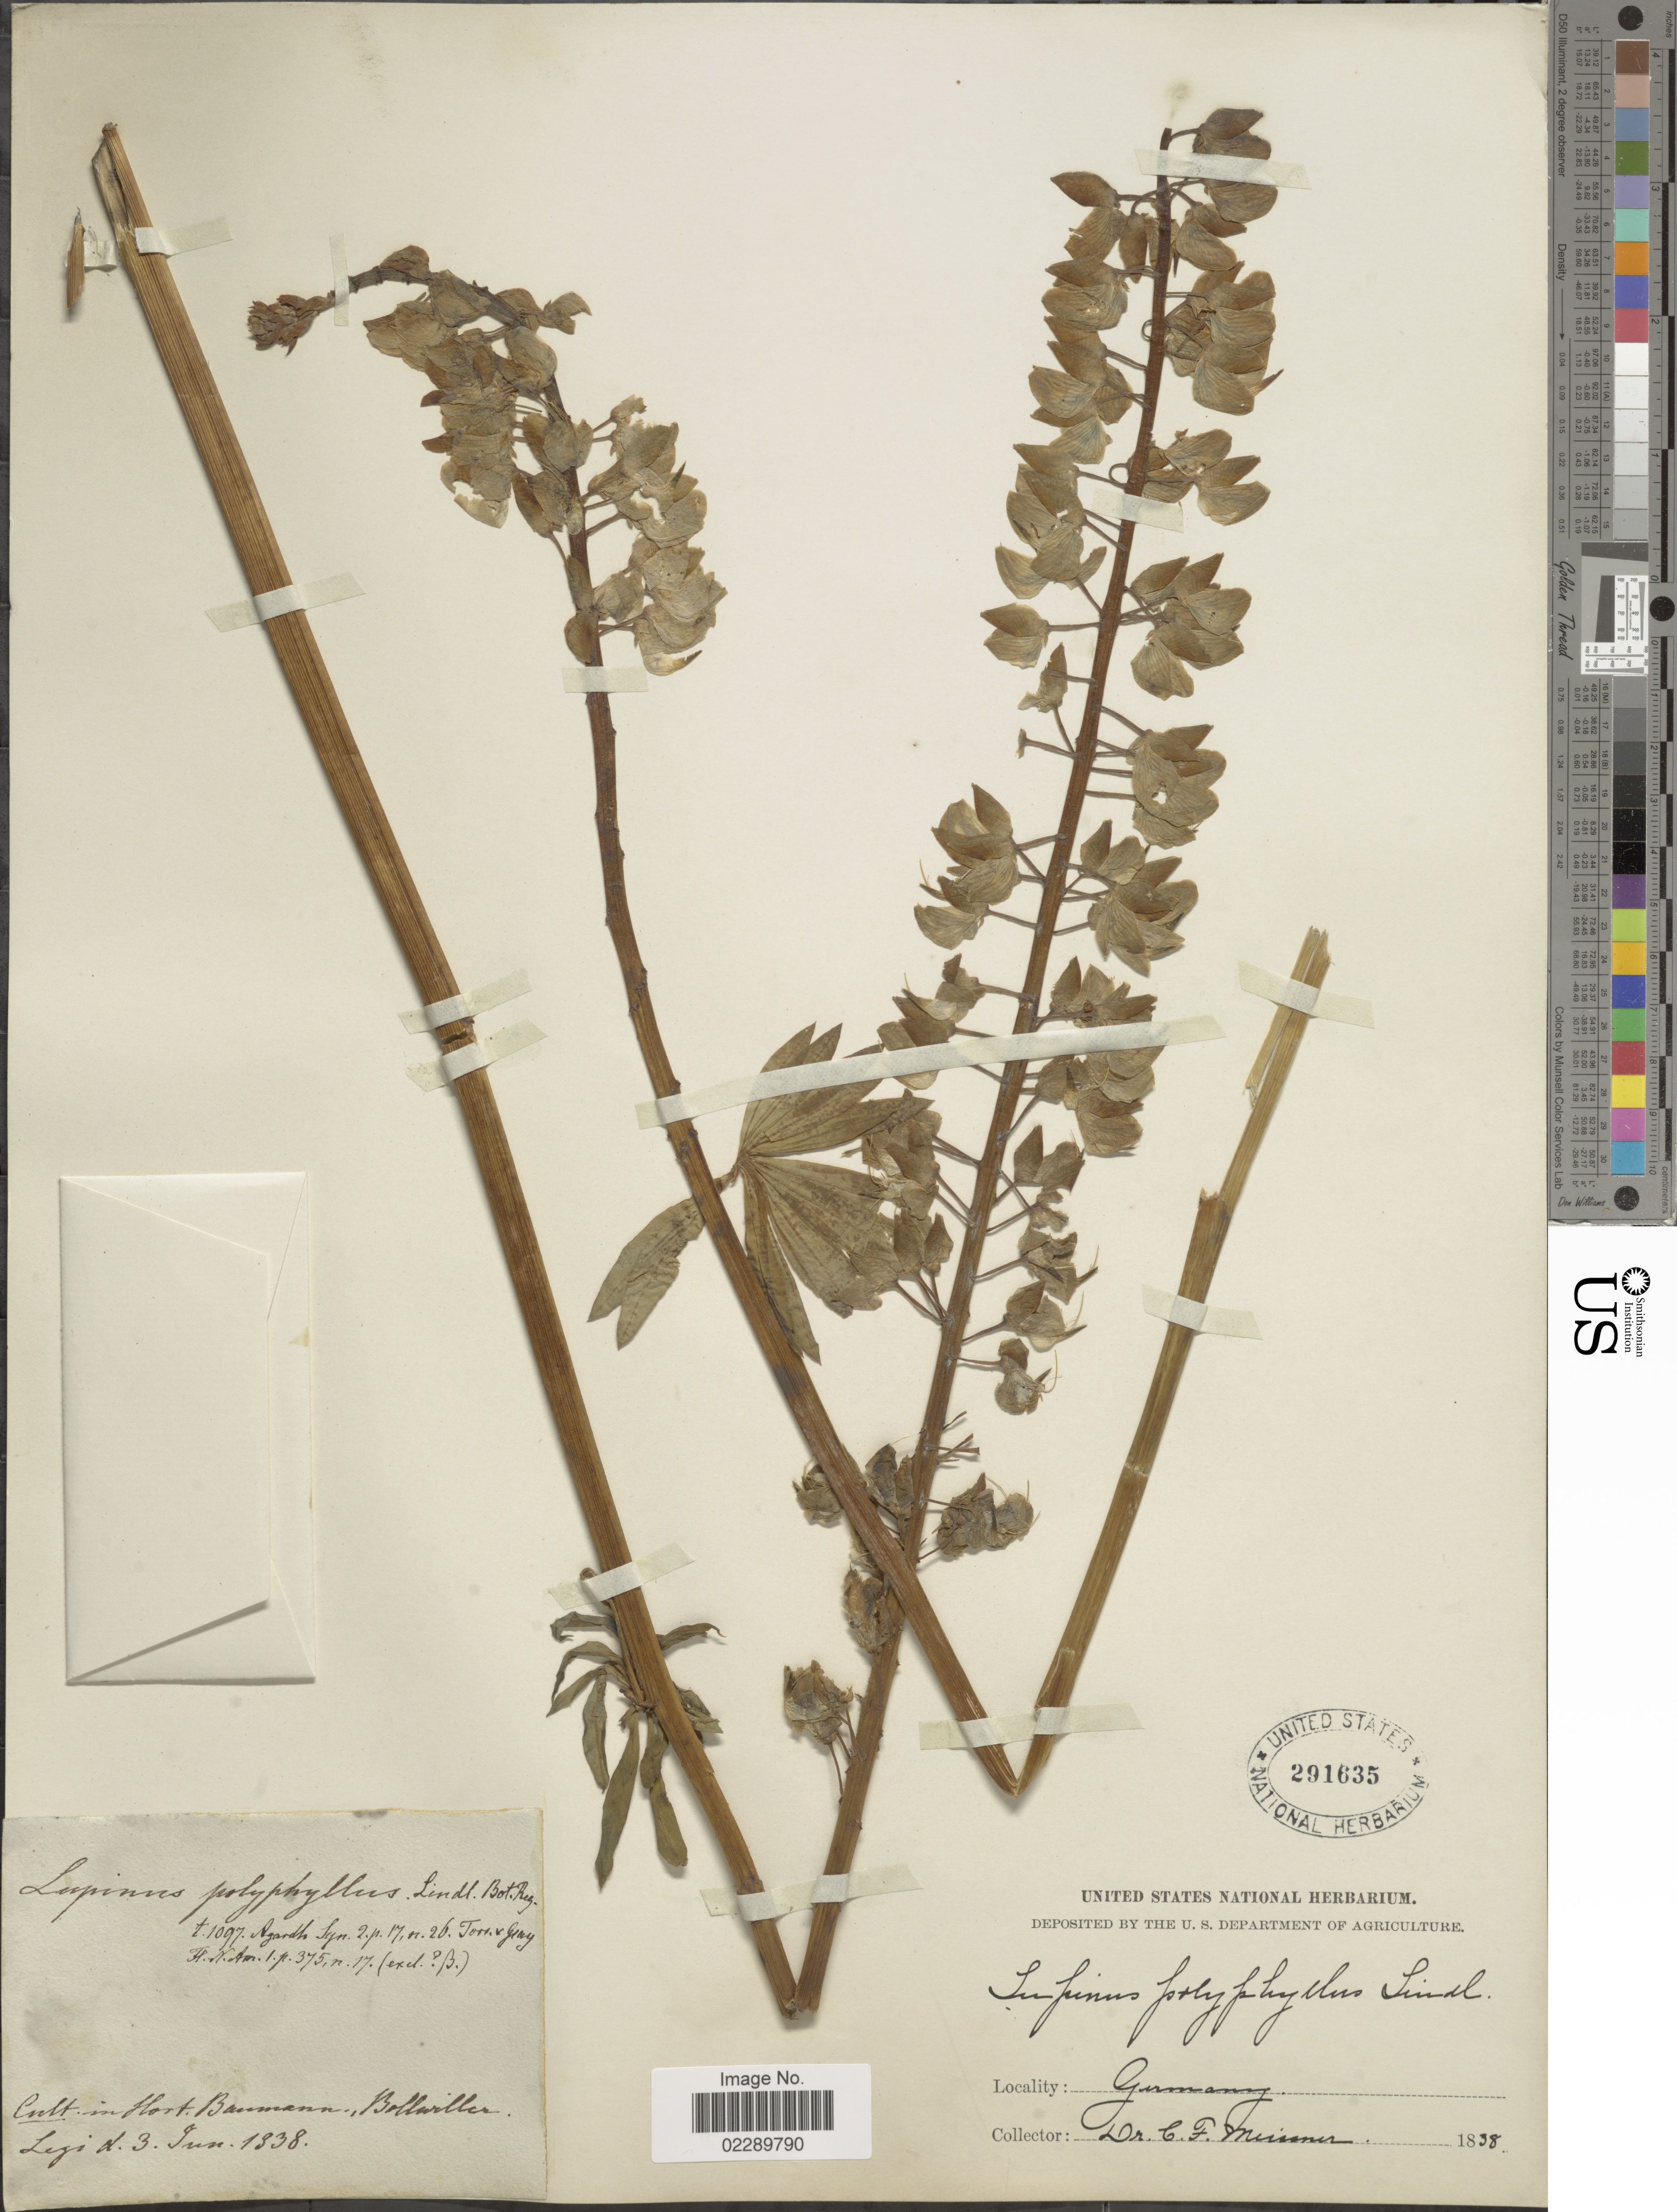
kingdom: Plantae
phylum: Tracheophyta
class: Magnoliopsida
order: Fabales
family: Fabaceae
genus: Lupinus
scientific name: Lupinus polyphyllus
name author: Lindl.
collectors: C. F. D. Meisner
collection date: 1838-06-03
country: Germany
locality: Cult. in Hort. Baumann., Bollailler [interpreted]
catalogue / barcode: US 291635